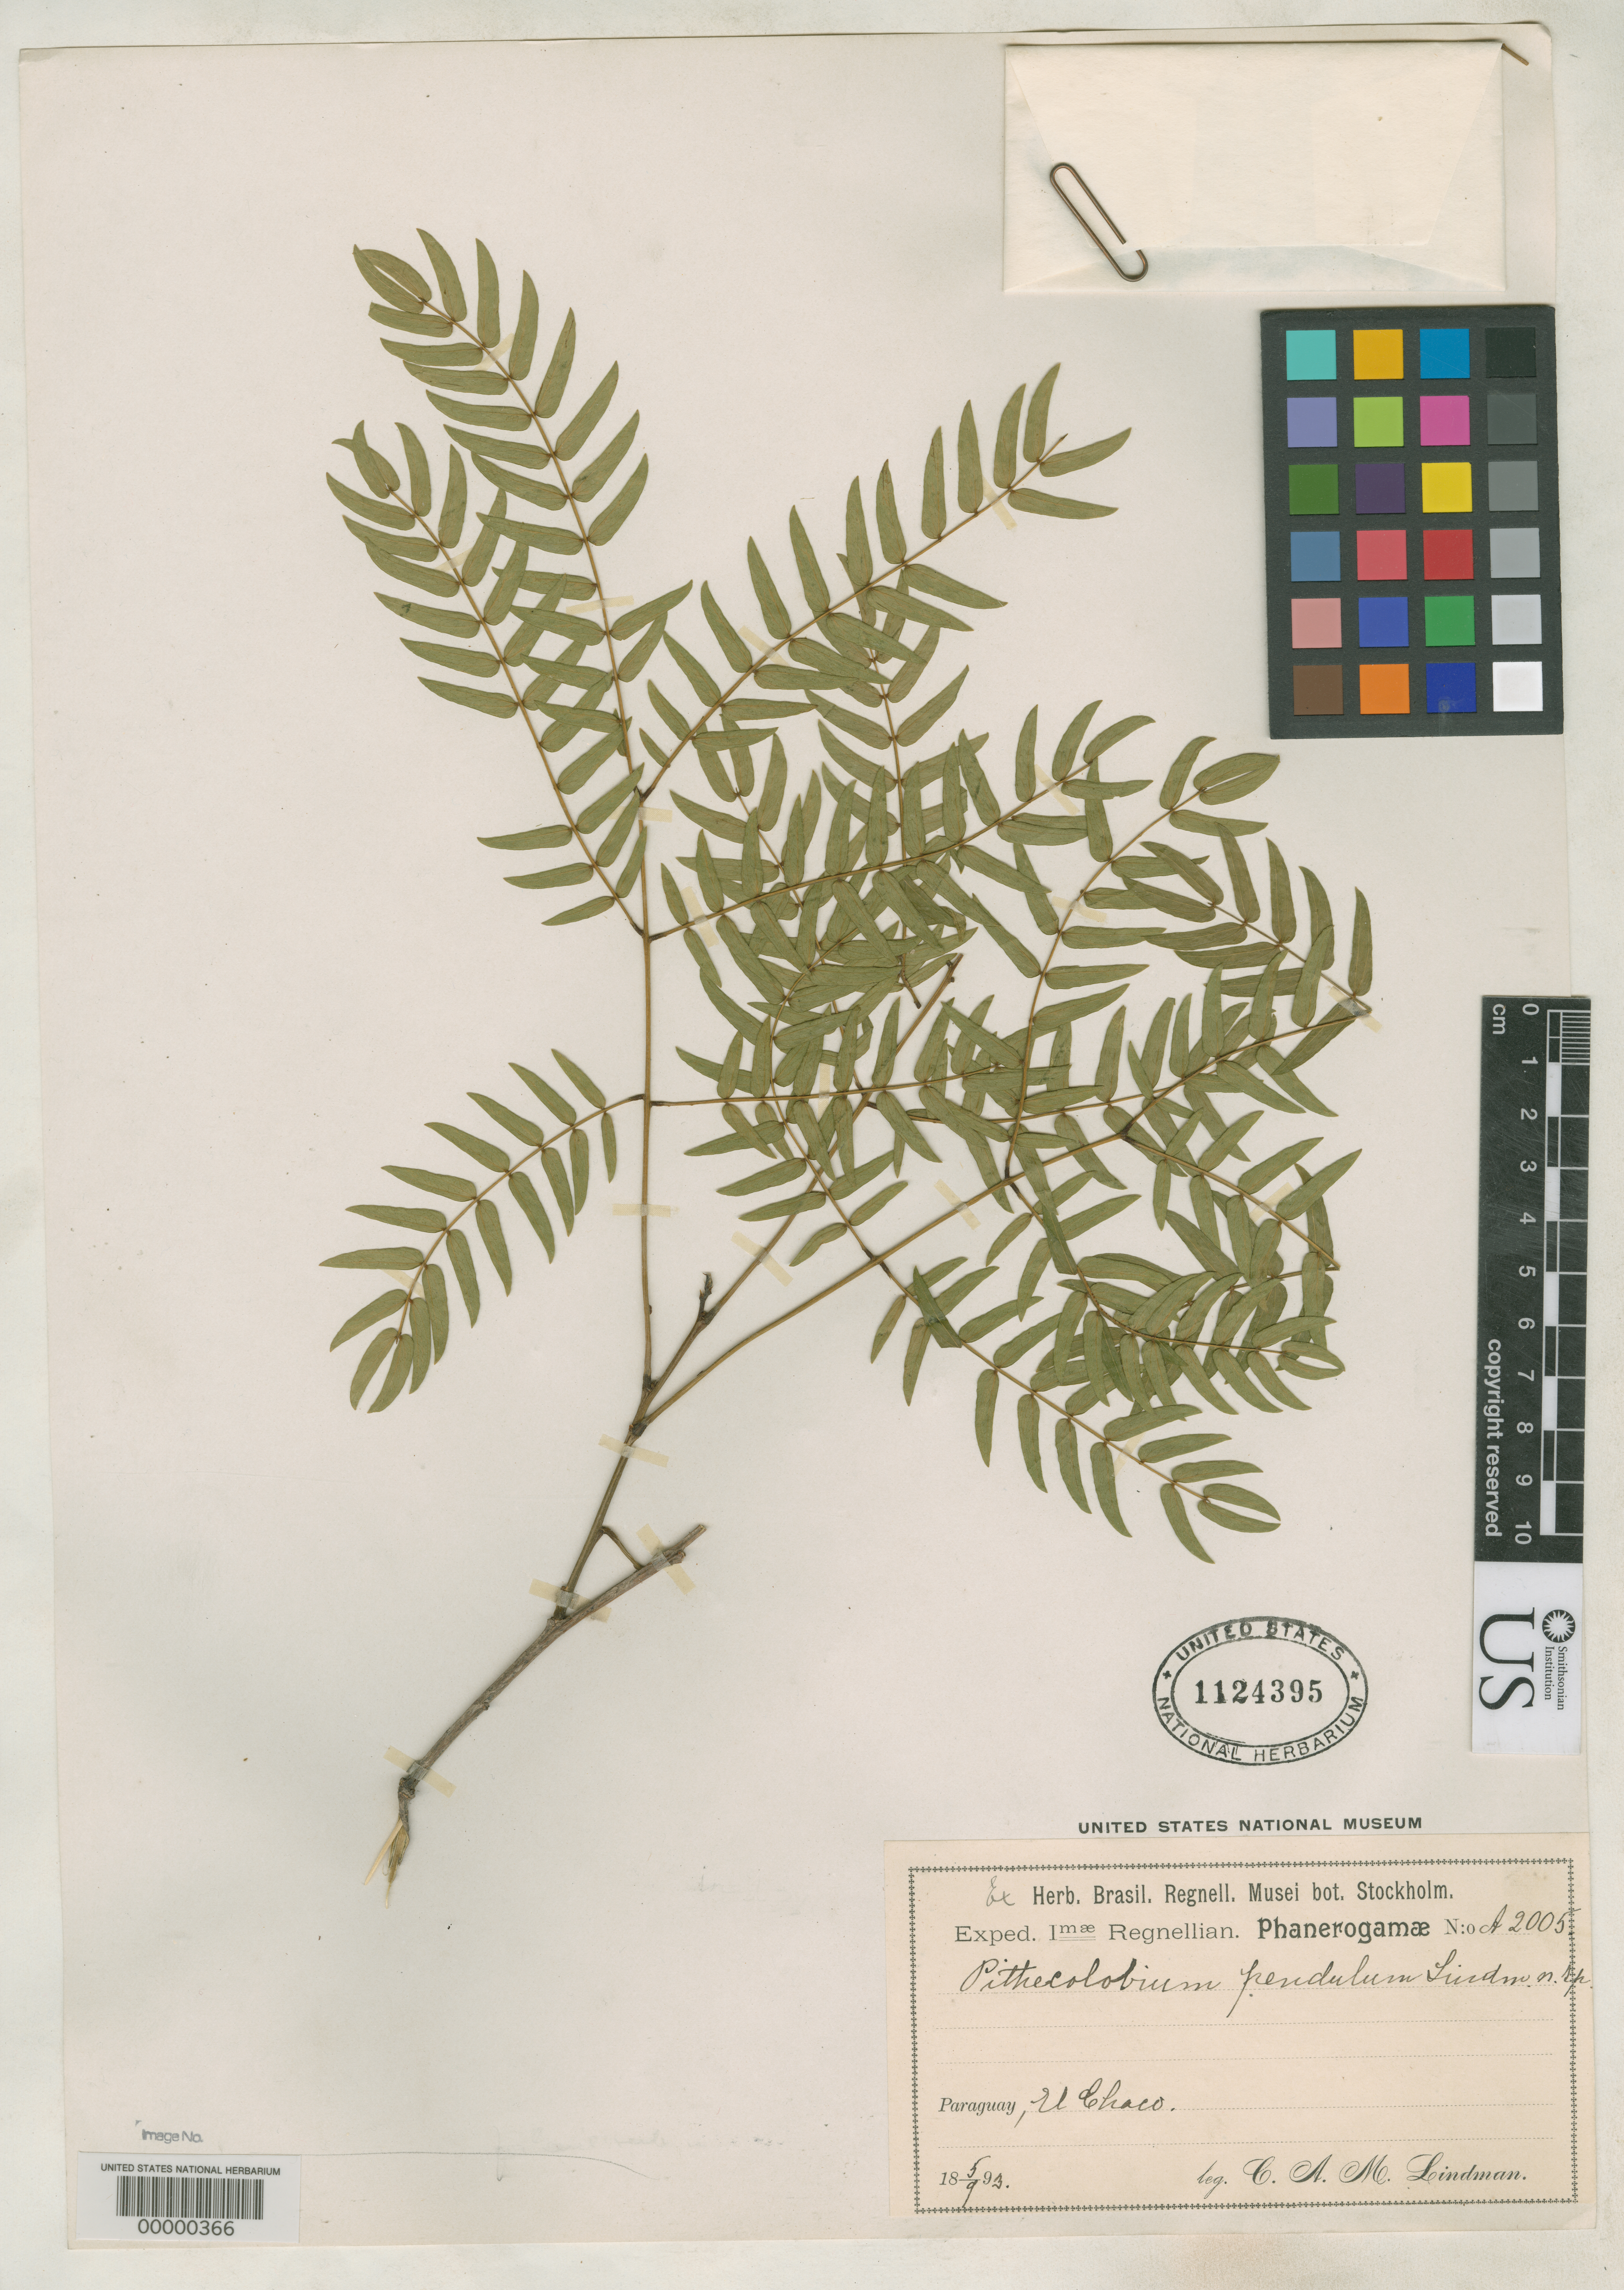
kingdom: Plantae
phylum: Tracheophyta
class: Magnoliopsida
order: Fabales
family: Fabaceae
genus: Pithecellobium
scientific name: Pithecellobium pendulum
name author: Lindm.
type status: Type Collection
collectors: C. A. M. Lindman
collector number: A2005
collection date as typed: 1893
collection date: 1893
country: Paraguay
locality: El Chaco.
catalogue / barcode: US 1124395